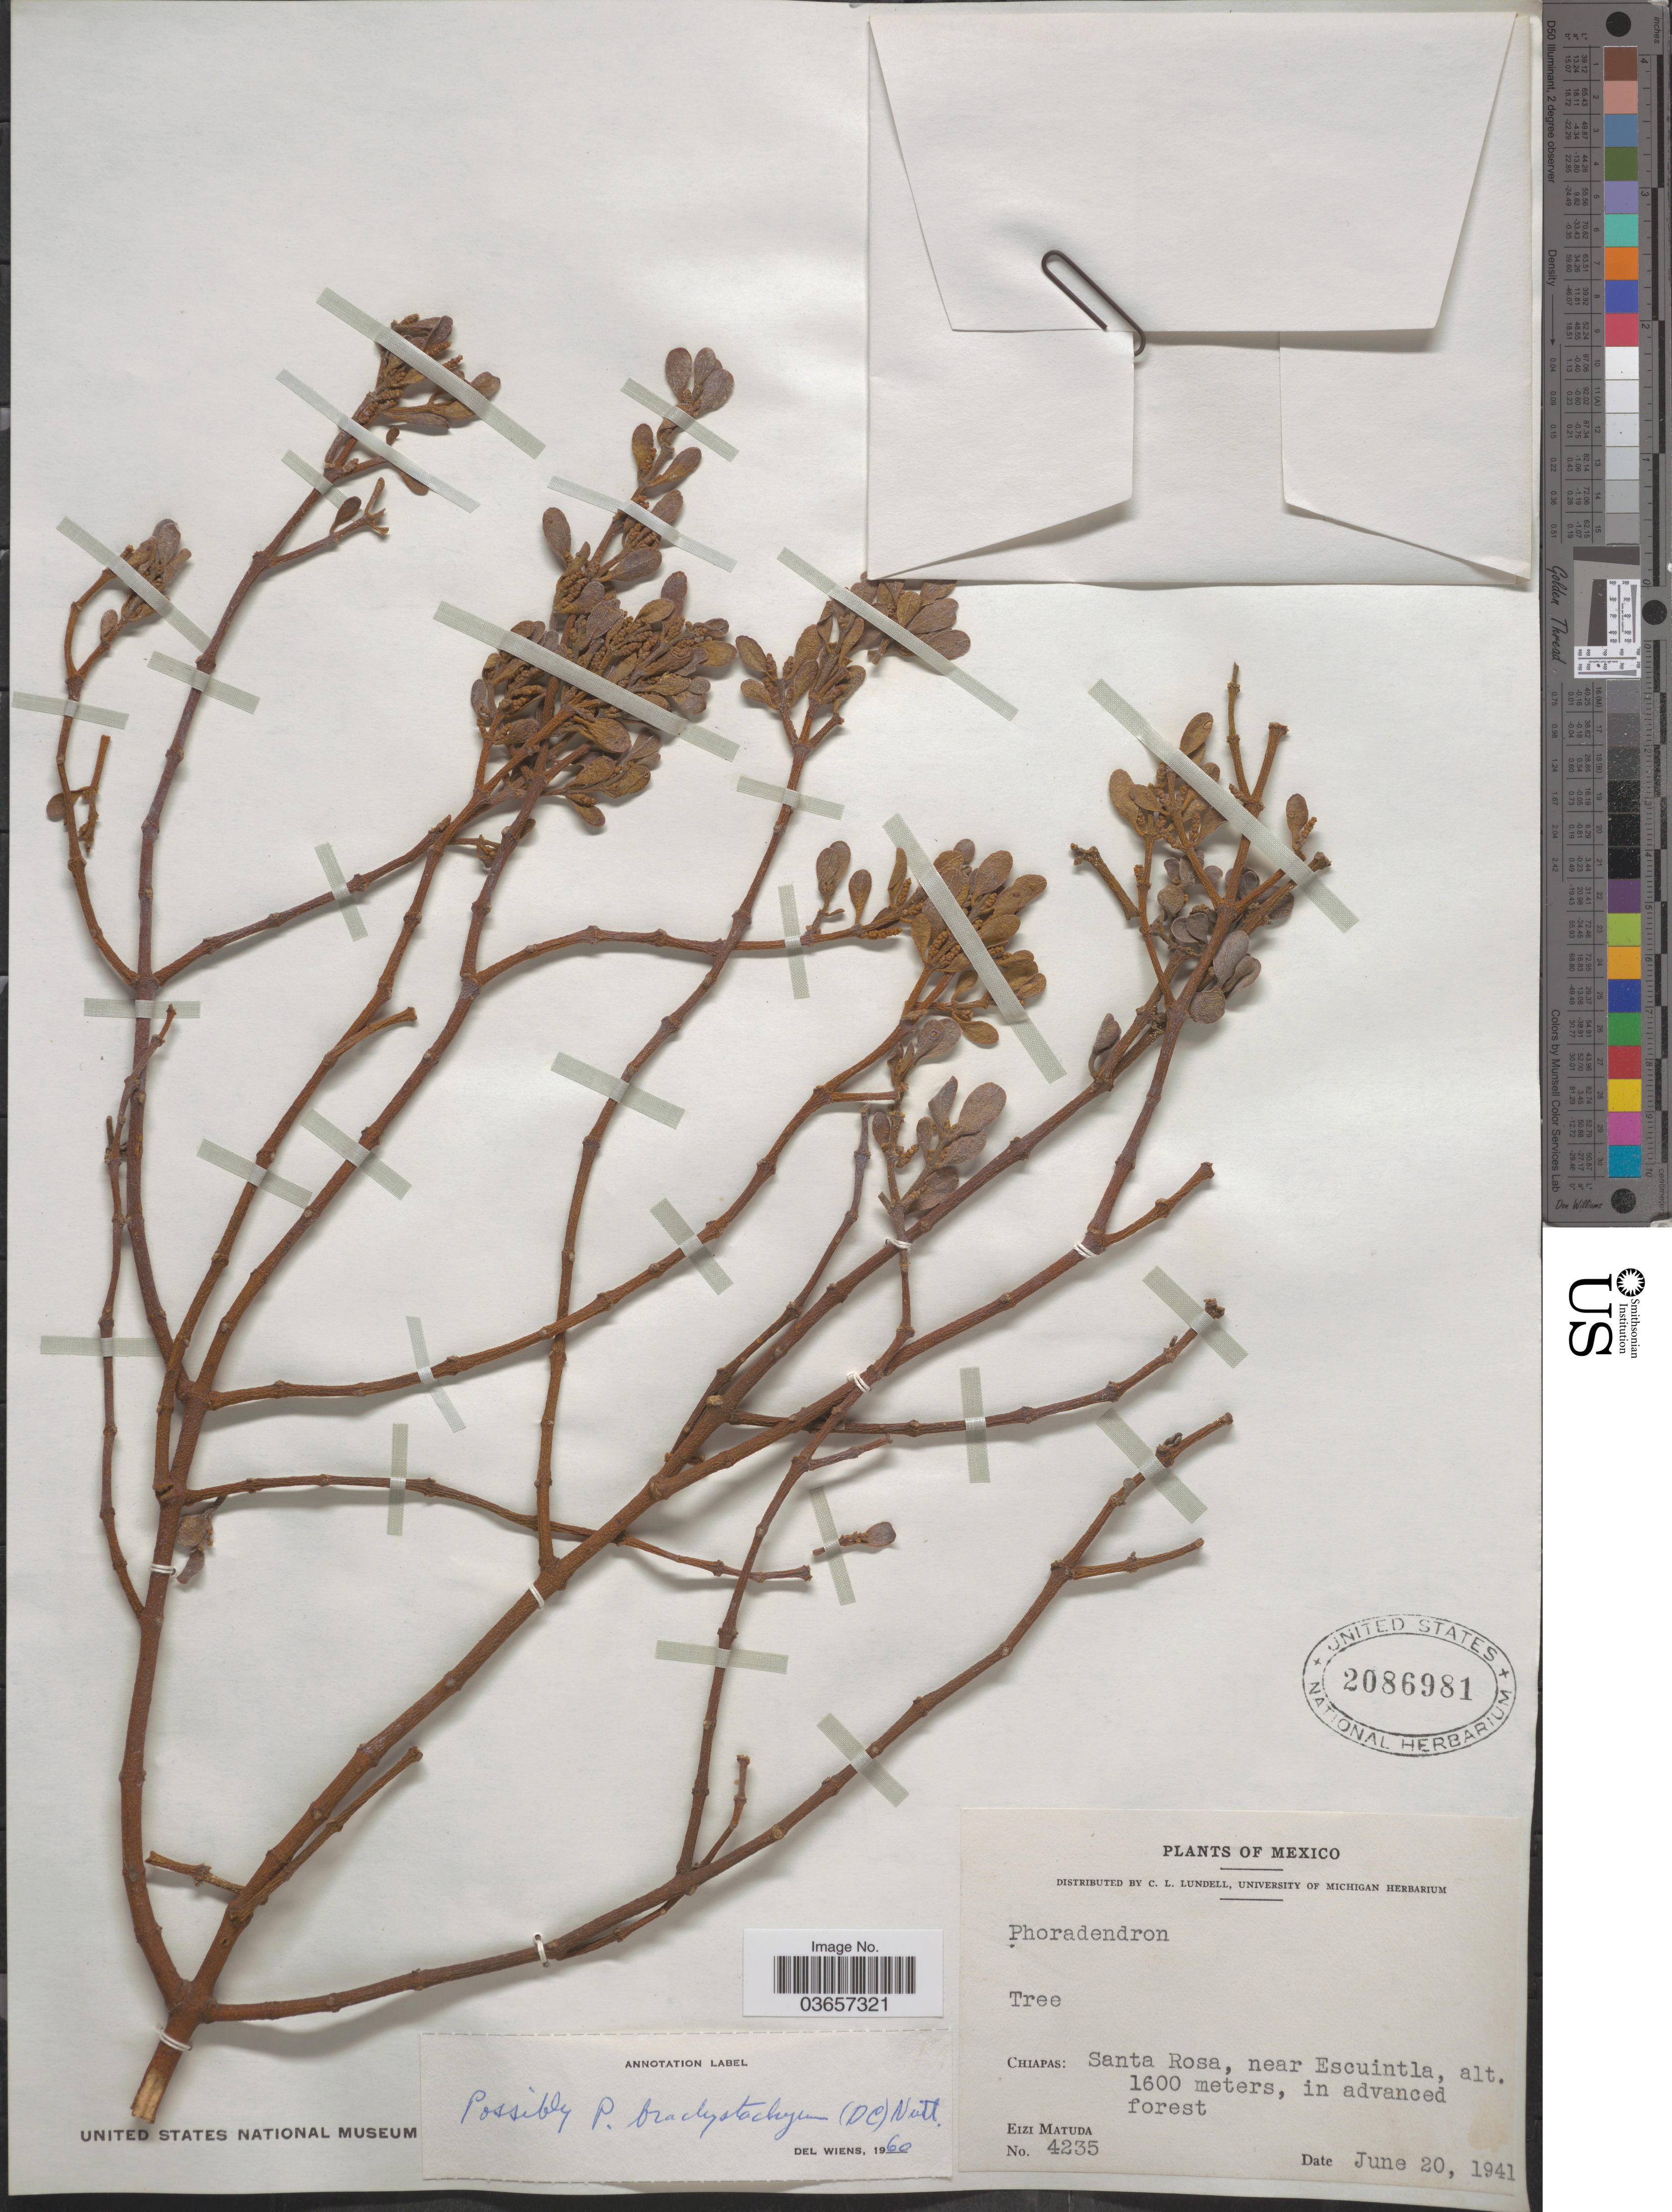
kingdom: Plantae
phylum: Tracheophyta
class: Magnoliopsida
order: Santalales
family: Viscaceae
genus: Phoradendron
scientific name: Phoradendron brachystachyum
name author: (DC.) Oliv.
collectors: E. Matuda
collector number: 4235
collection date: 1941-06-20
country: Mexico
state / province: Chiapas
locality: Santa Rosa, near Escuintla.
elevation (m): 1600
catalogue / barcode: US 2086981